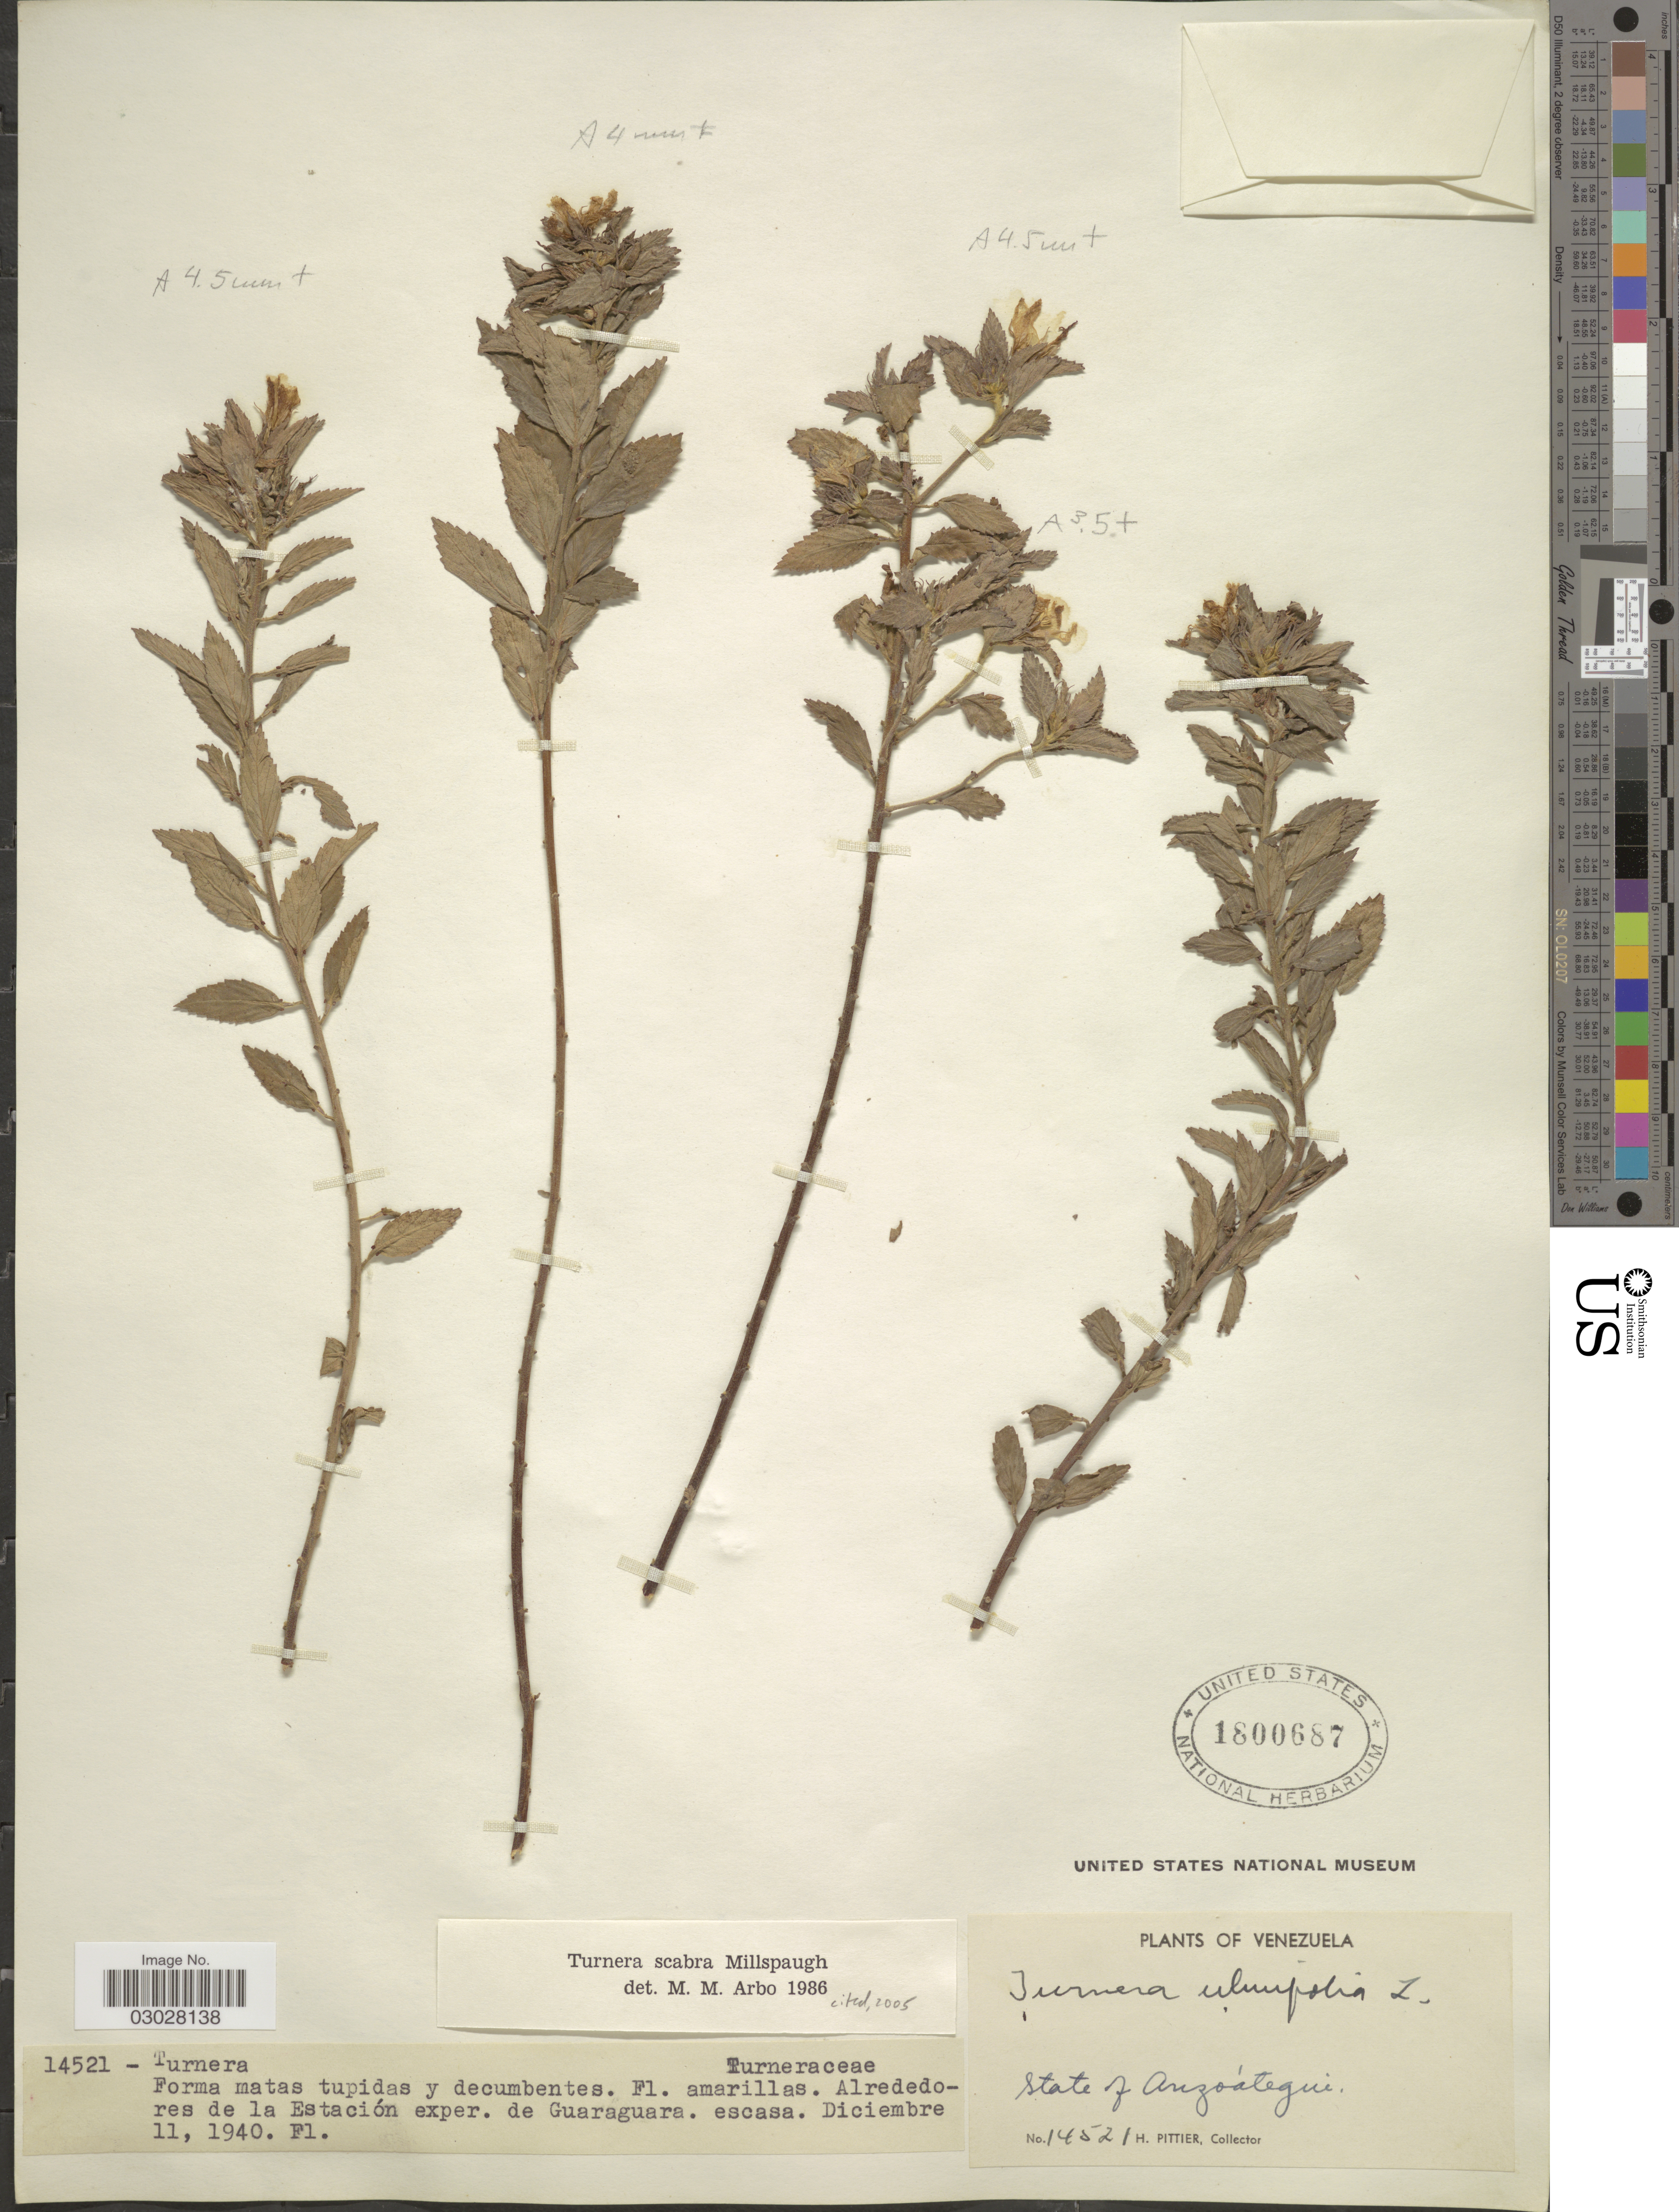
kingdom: Plantae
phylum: Tracheophyta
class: Magnoliopsida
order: Malpighiales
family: Turneraceae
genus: Turnera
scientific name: Turnera scabra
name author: Millsp.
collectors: H. F. Pittier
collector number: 14521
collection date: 1940-12-11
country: Venezuela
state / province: Anzoategui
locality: State of Anzoátegui. Alrededores de la Estación exper. de Guaraguara.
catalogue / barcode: US 1800687